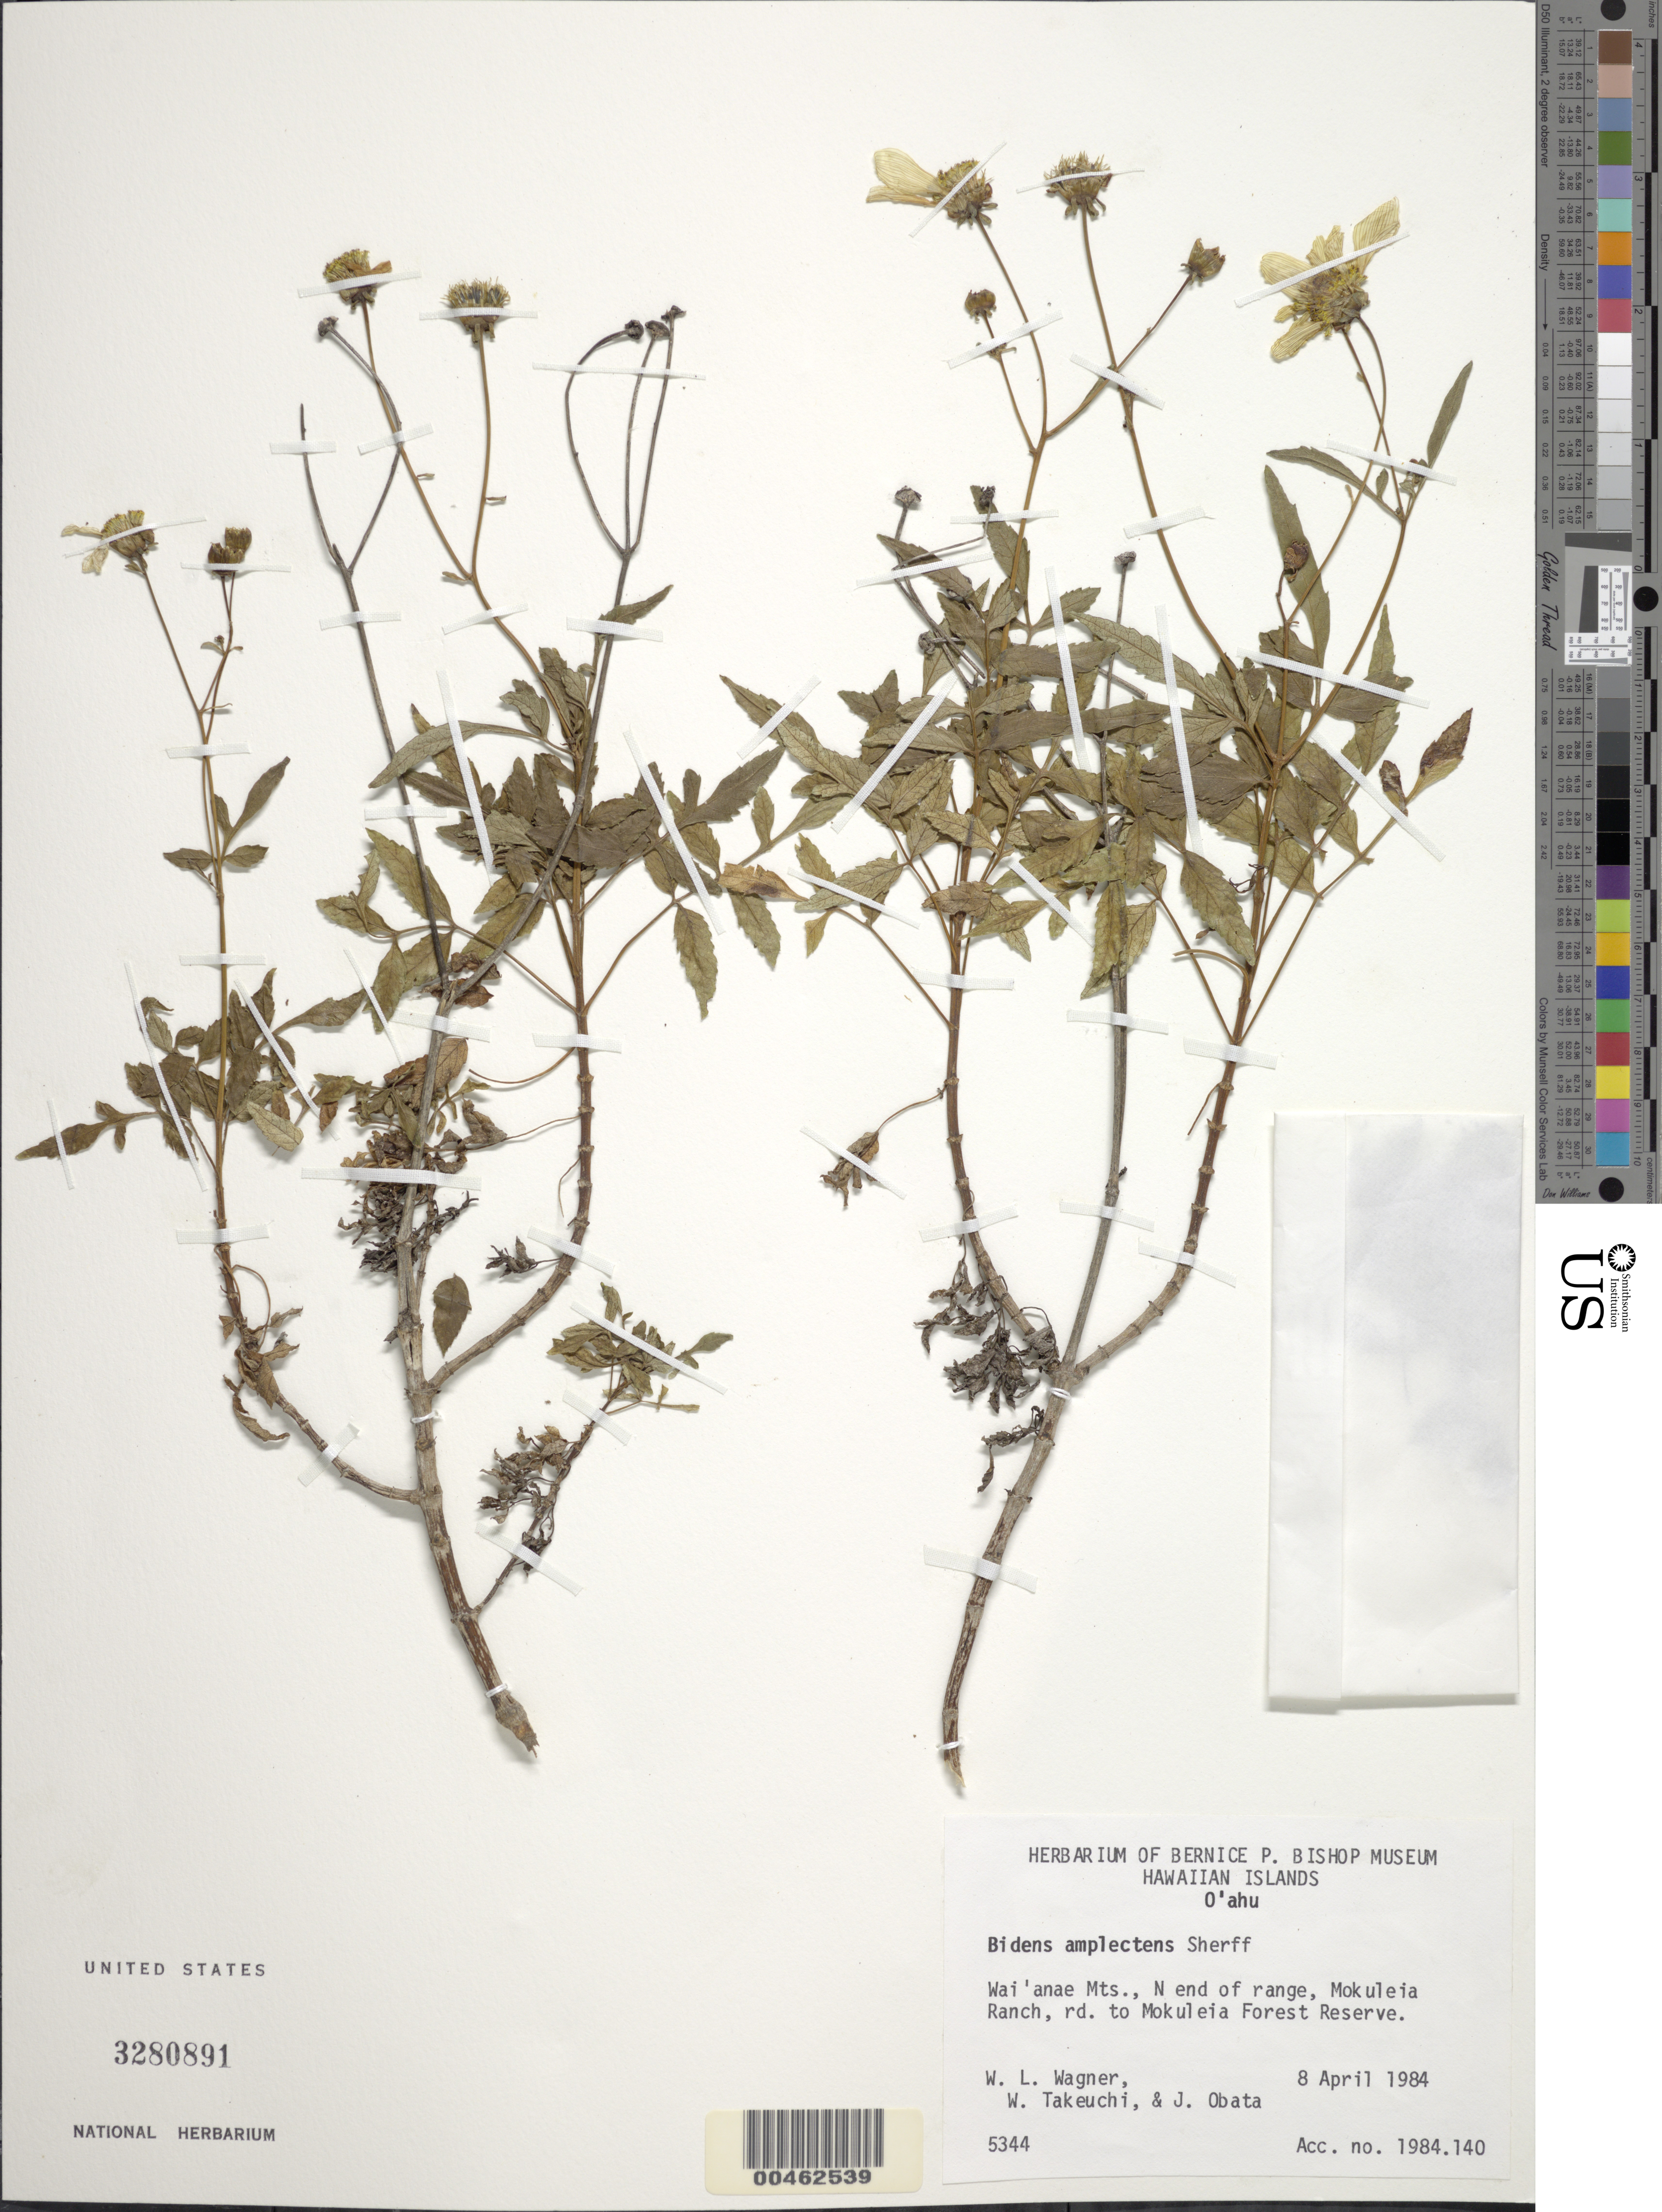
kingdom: Plantae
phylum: Tracheophyta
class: Magnoliopsida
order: Asterales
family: Asteraceae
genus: Bidens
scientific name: Bidens amplectens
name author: Sherff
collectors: W. L. Wagner, W. N. Takeuchi & J. Obata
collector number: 5344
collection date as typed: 8 Apr 1984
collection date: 1984-04-08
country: United States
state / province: Hawaii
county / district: Honolulu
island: Oahu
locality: Wai'anae Mts., n end of range, Mokuleia Ranch, rd. to Mokuleia Forest Reserve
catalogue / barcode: US 3280891